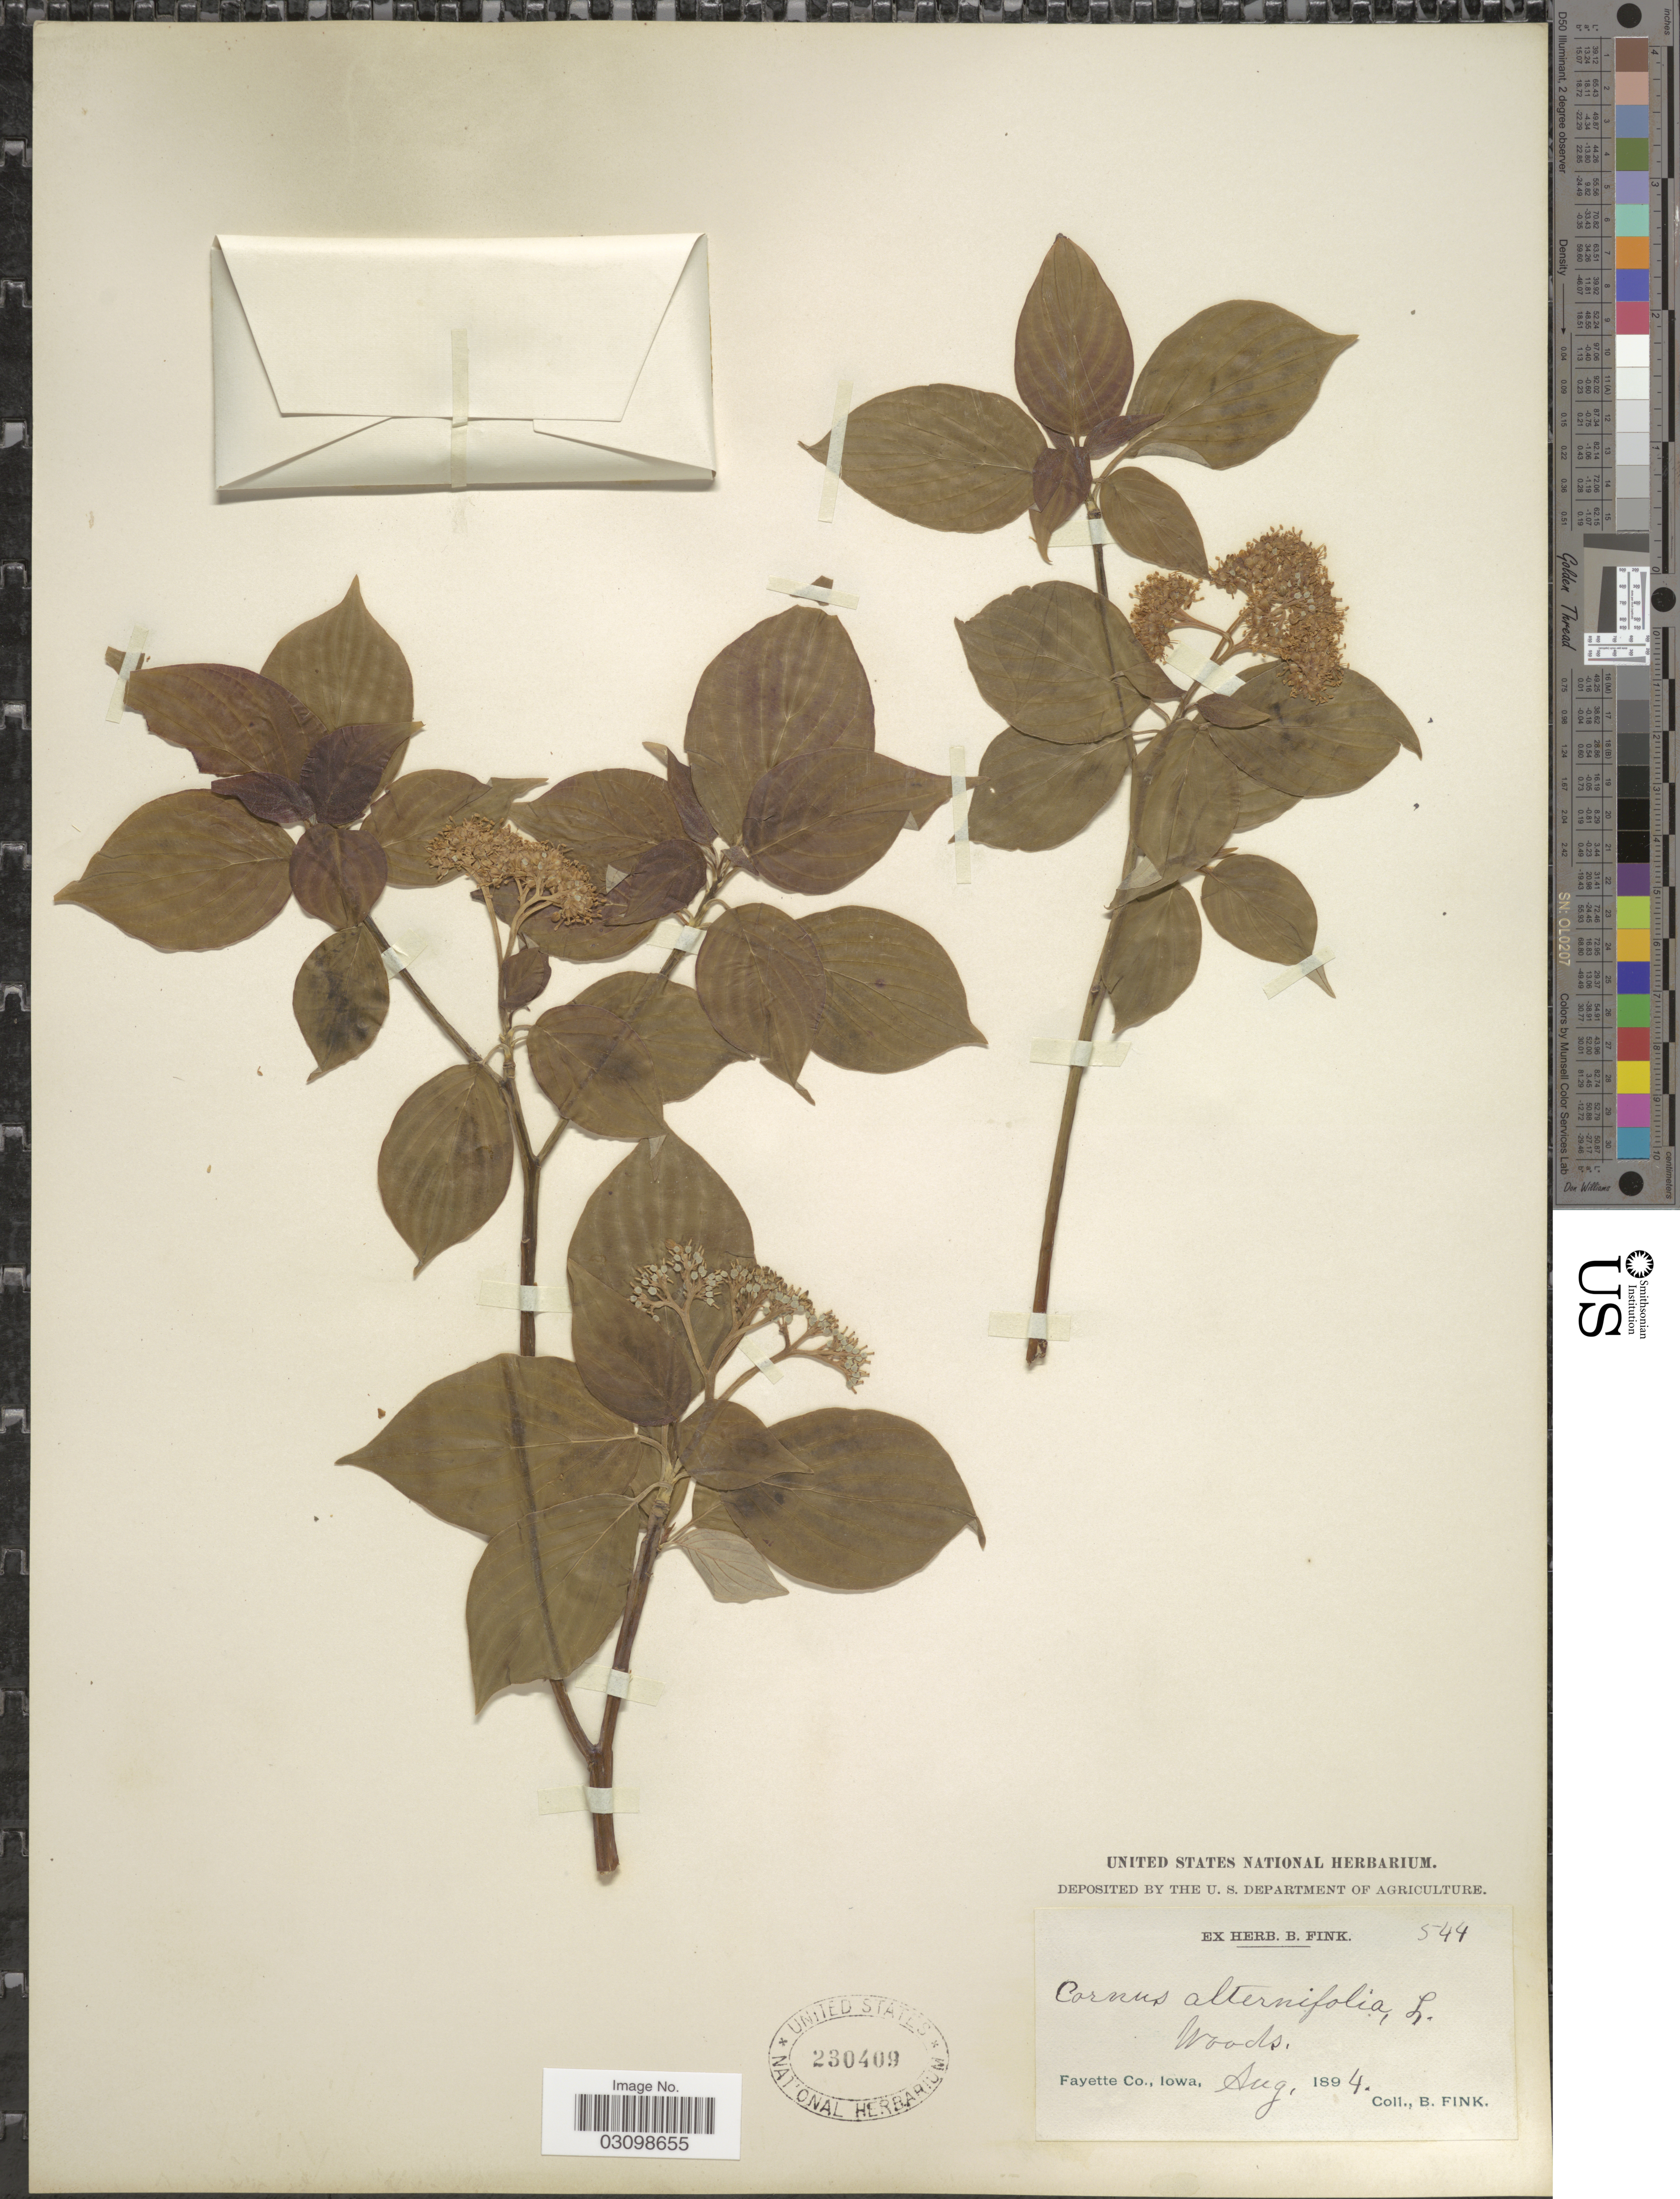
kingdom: Plantae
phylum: Tracheophyta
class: Magnoliopsida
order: Cornales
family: Cornaceae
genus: Cornus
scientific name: Cornus alternifolia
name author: L.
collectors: B. Fink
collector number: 544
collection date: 1894-08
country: United States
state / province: Iowa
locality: Fayette Co.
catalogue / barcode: US 230409